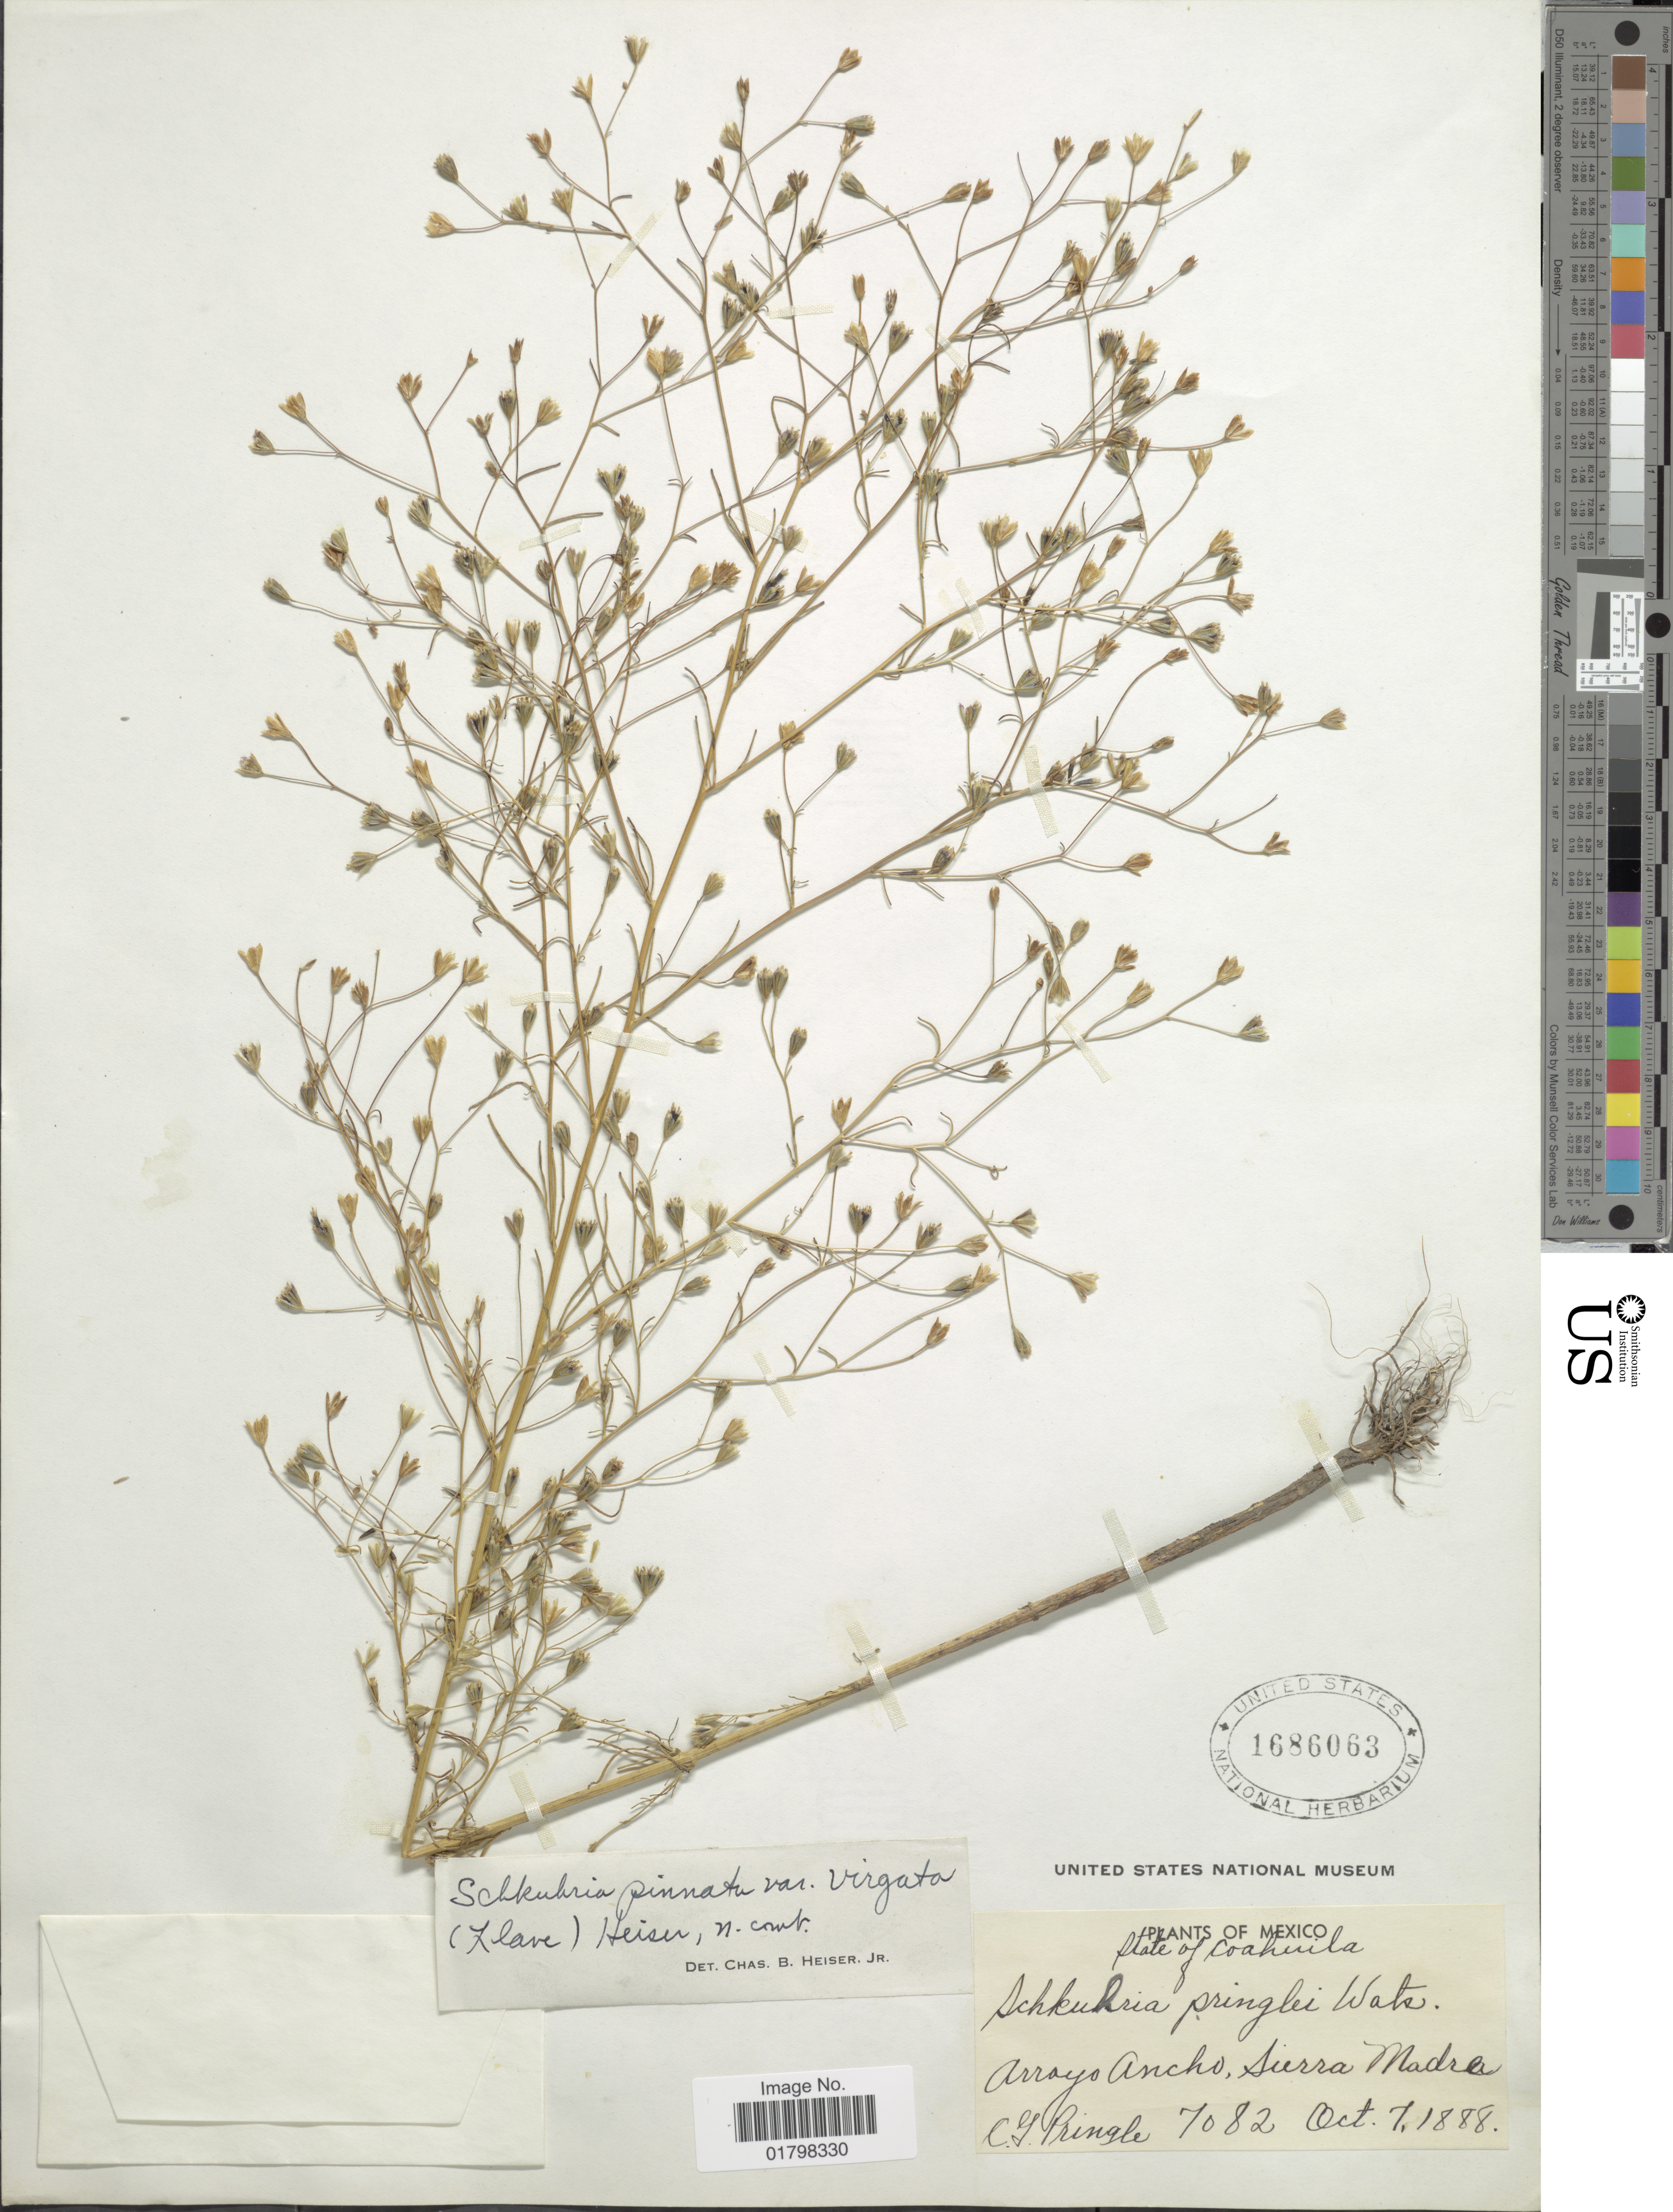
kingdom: Plantae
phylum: Tracheophyta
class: Magnoliopsida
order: Asterales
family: Asteraceae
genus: Schkuhria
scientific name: Schkuhria pinnata var. virgata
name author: (La Llave ex La Llave) Heiser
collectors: C. G. Pringle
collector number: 7082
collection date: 1888-10-07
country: Mexico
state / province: Coahuila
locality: Arroyo ancho, Sierra Madre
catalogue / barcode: US 1686063